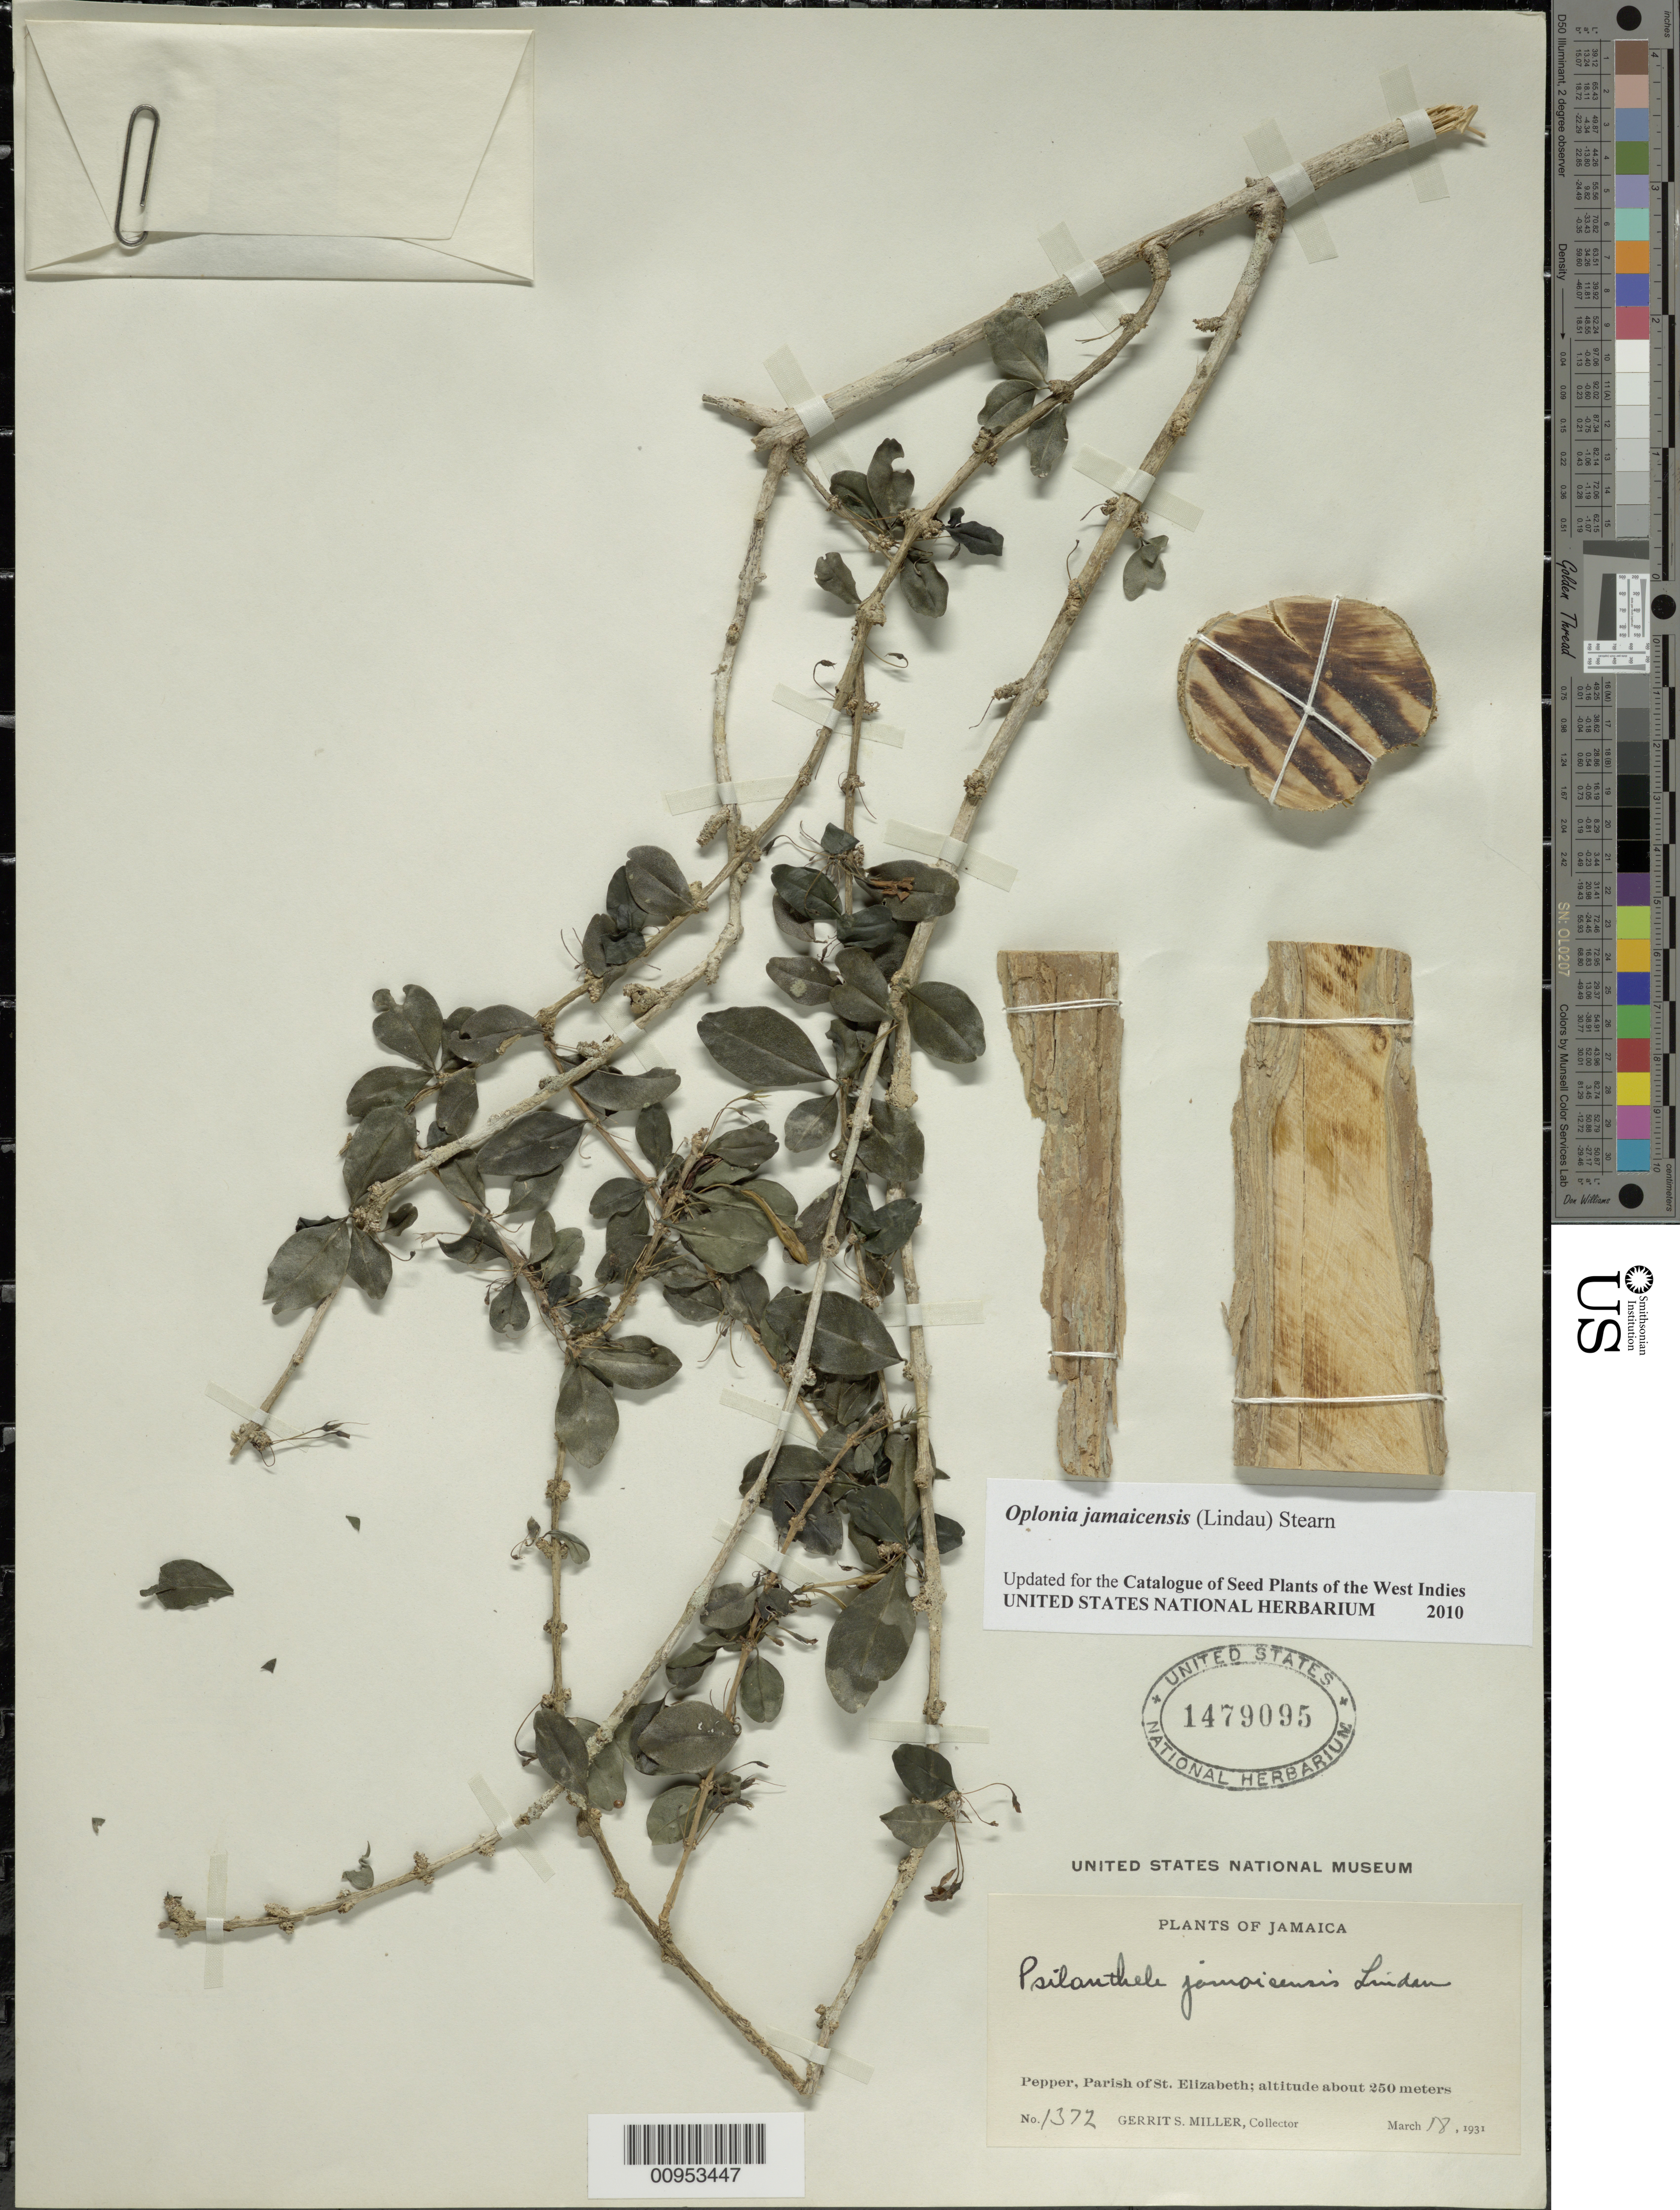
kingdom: Plantae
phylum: Tracheophyta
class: Magnoliopsida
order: Lamiales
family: Acanthaceae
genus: Oplonia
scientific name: Oplonia jamaicensis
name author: (Lindau) Stearn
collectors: G. S. Miller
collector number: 1372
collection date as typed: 18 Mar 1931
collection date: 1931-03-18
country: Jamaica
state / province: Saint Elizabeth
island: Jamaica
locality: Pepper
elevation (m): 250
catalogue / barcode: US 1479095